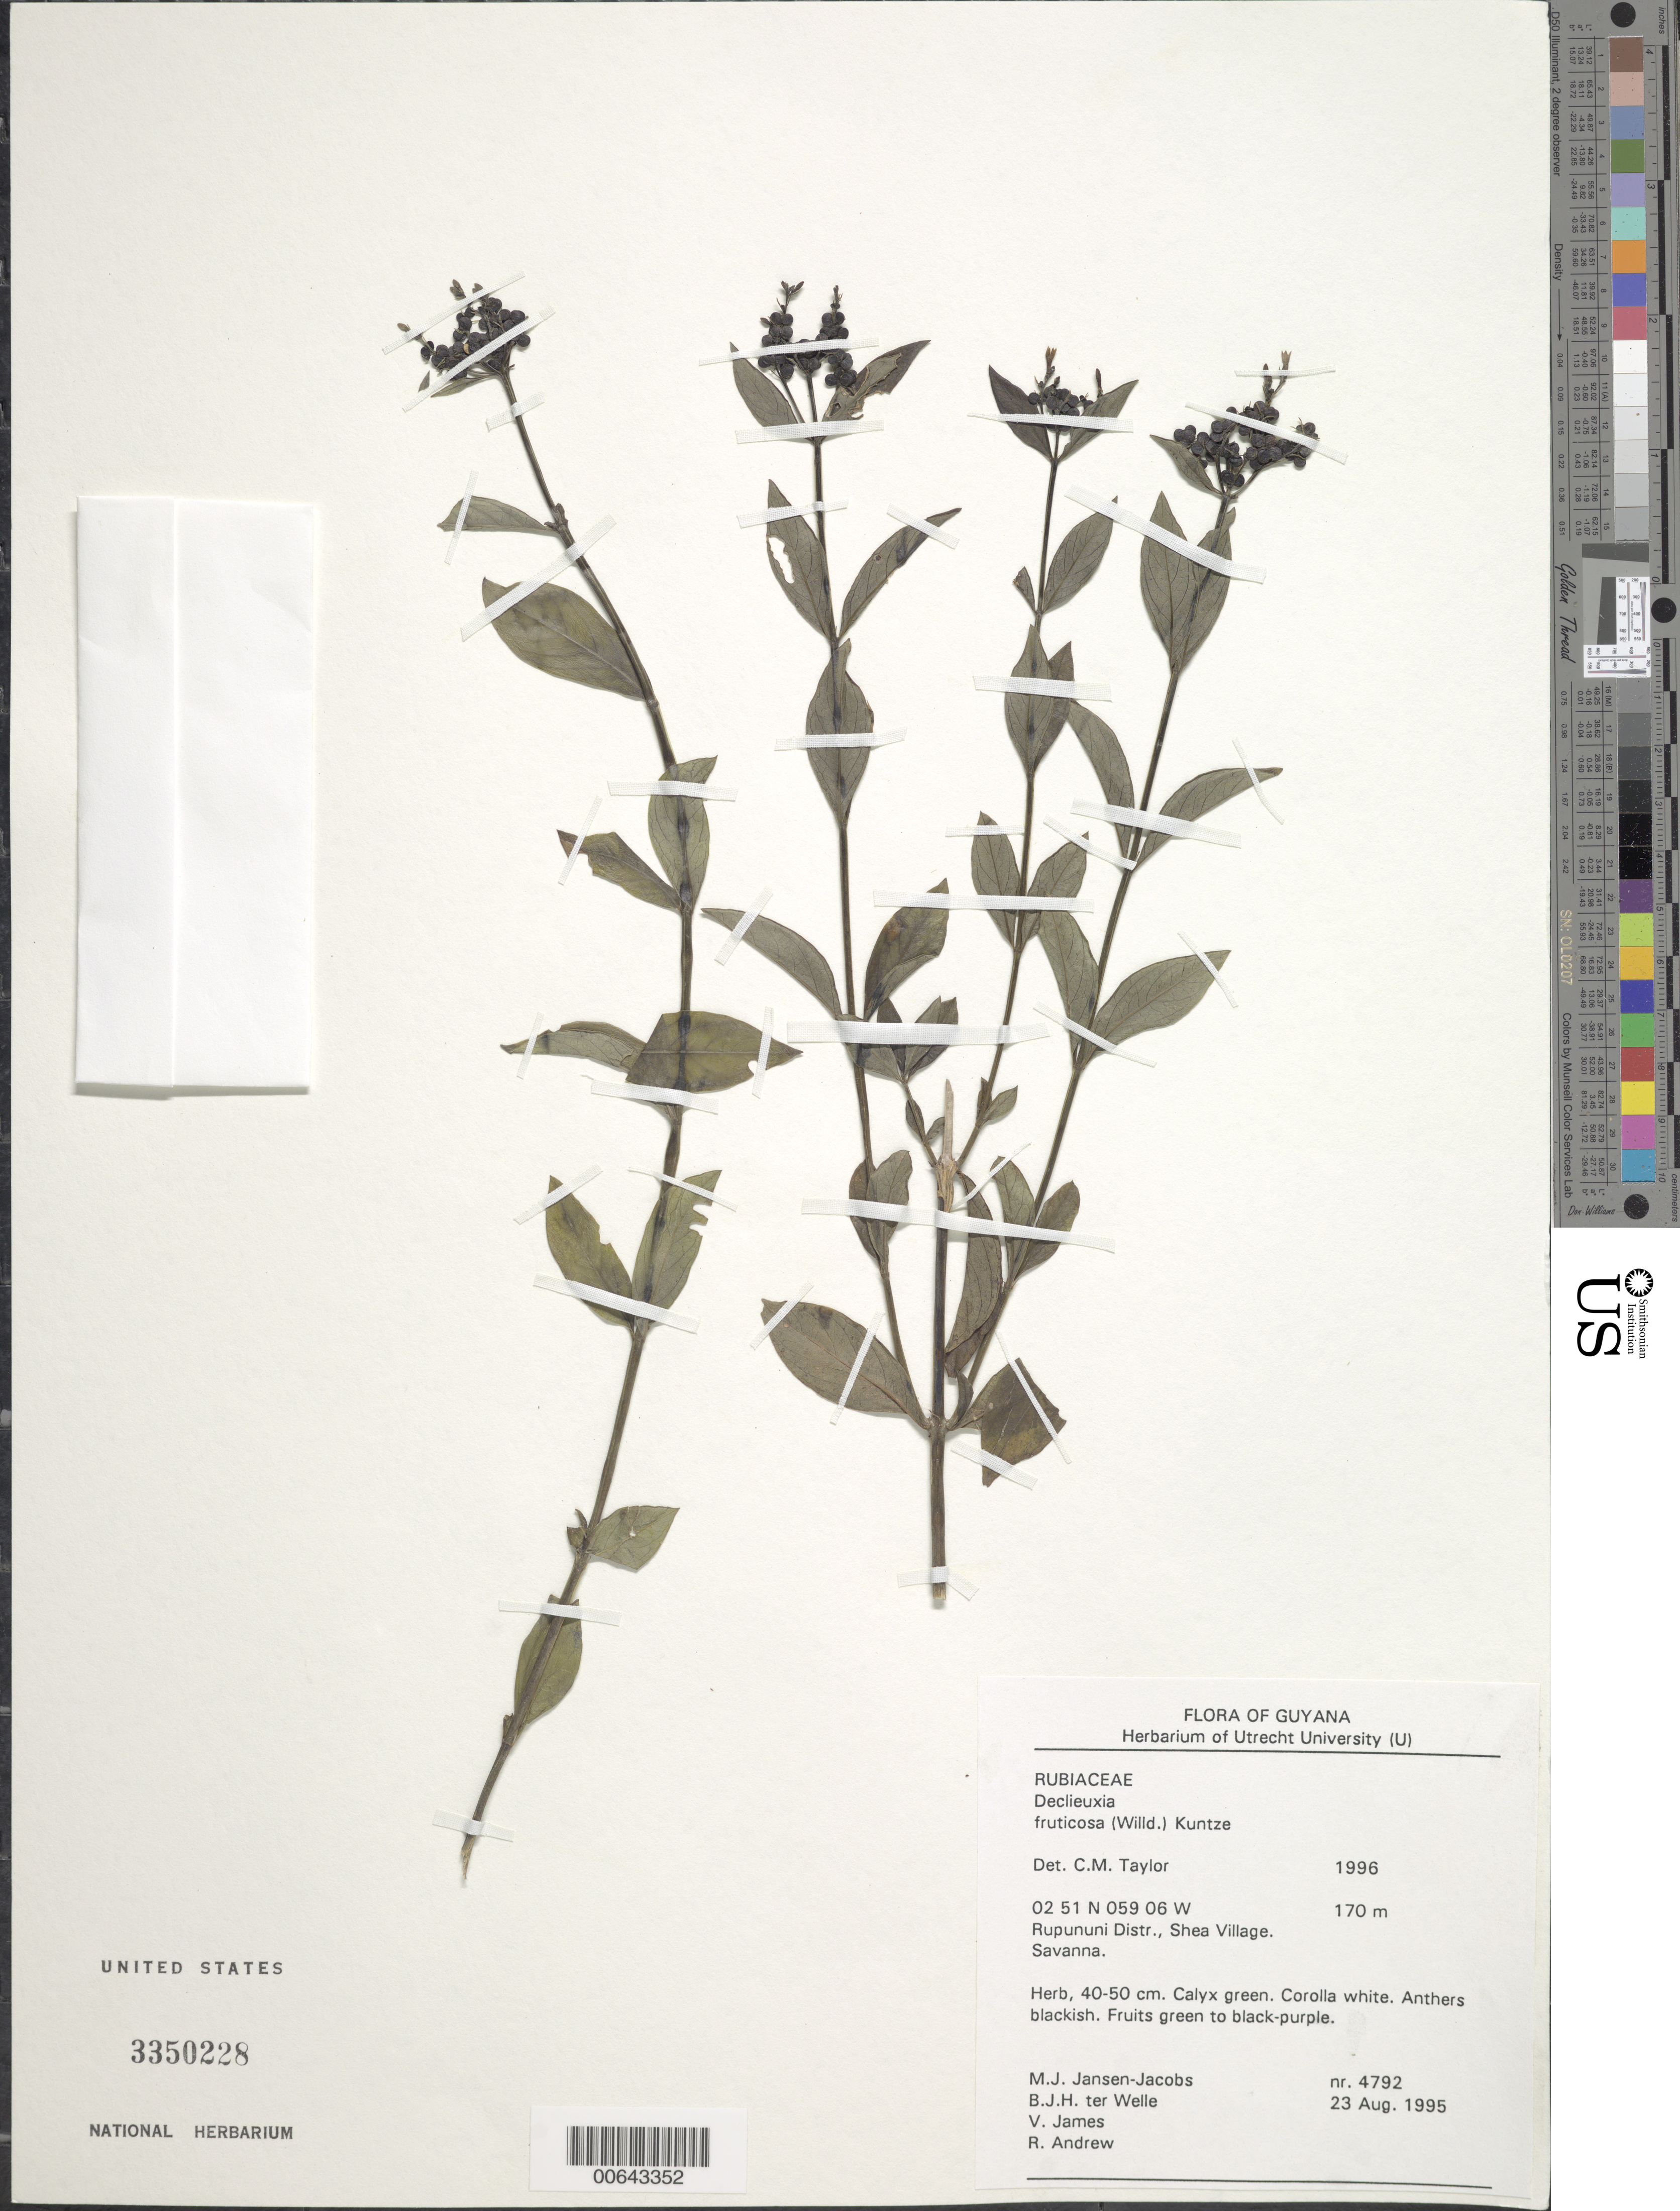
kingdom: Plantae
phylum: Tracheophyta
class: Magnoliopsida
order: Gentianales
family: Rubiaceae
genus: Declieuxia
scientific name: Declieuxia fruticosa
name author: (Willd. ex Roem. & Schult.) Kuntze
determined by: Taylor, Charlotte M.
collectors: M. J. Jansen-Jacobs, B. Welle, V. James & R. Andrew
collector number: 4792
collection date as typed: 23-Aug-95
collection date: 1995-08-23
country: Guyana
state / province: U. Takutu-U. Essequibo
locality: Shea Village, Rupununi Dist.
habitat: Savanna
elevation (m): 170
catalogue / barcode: US 3350228